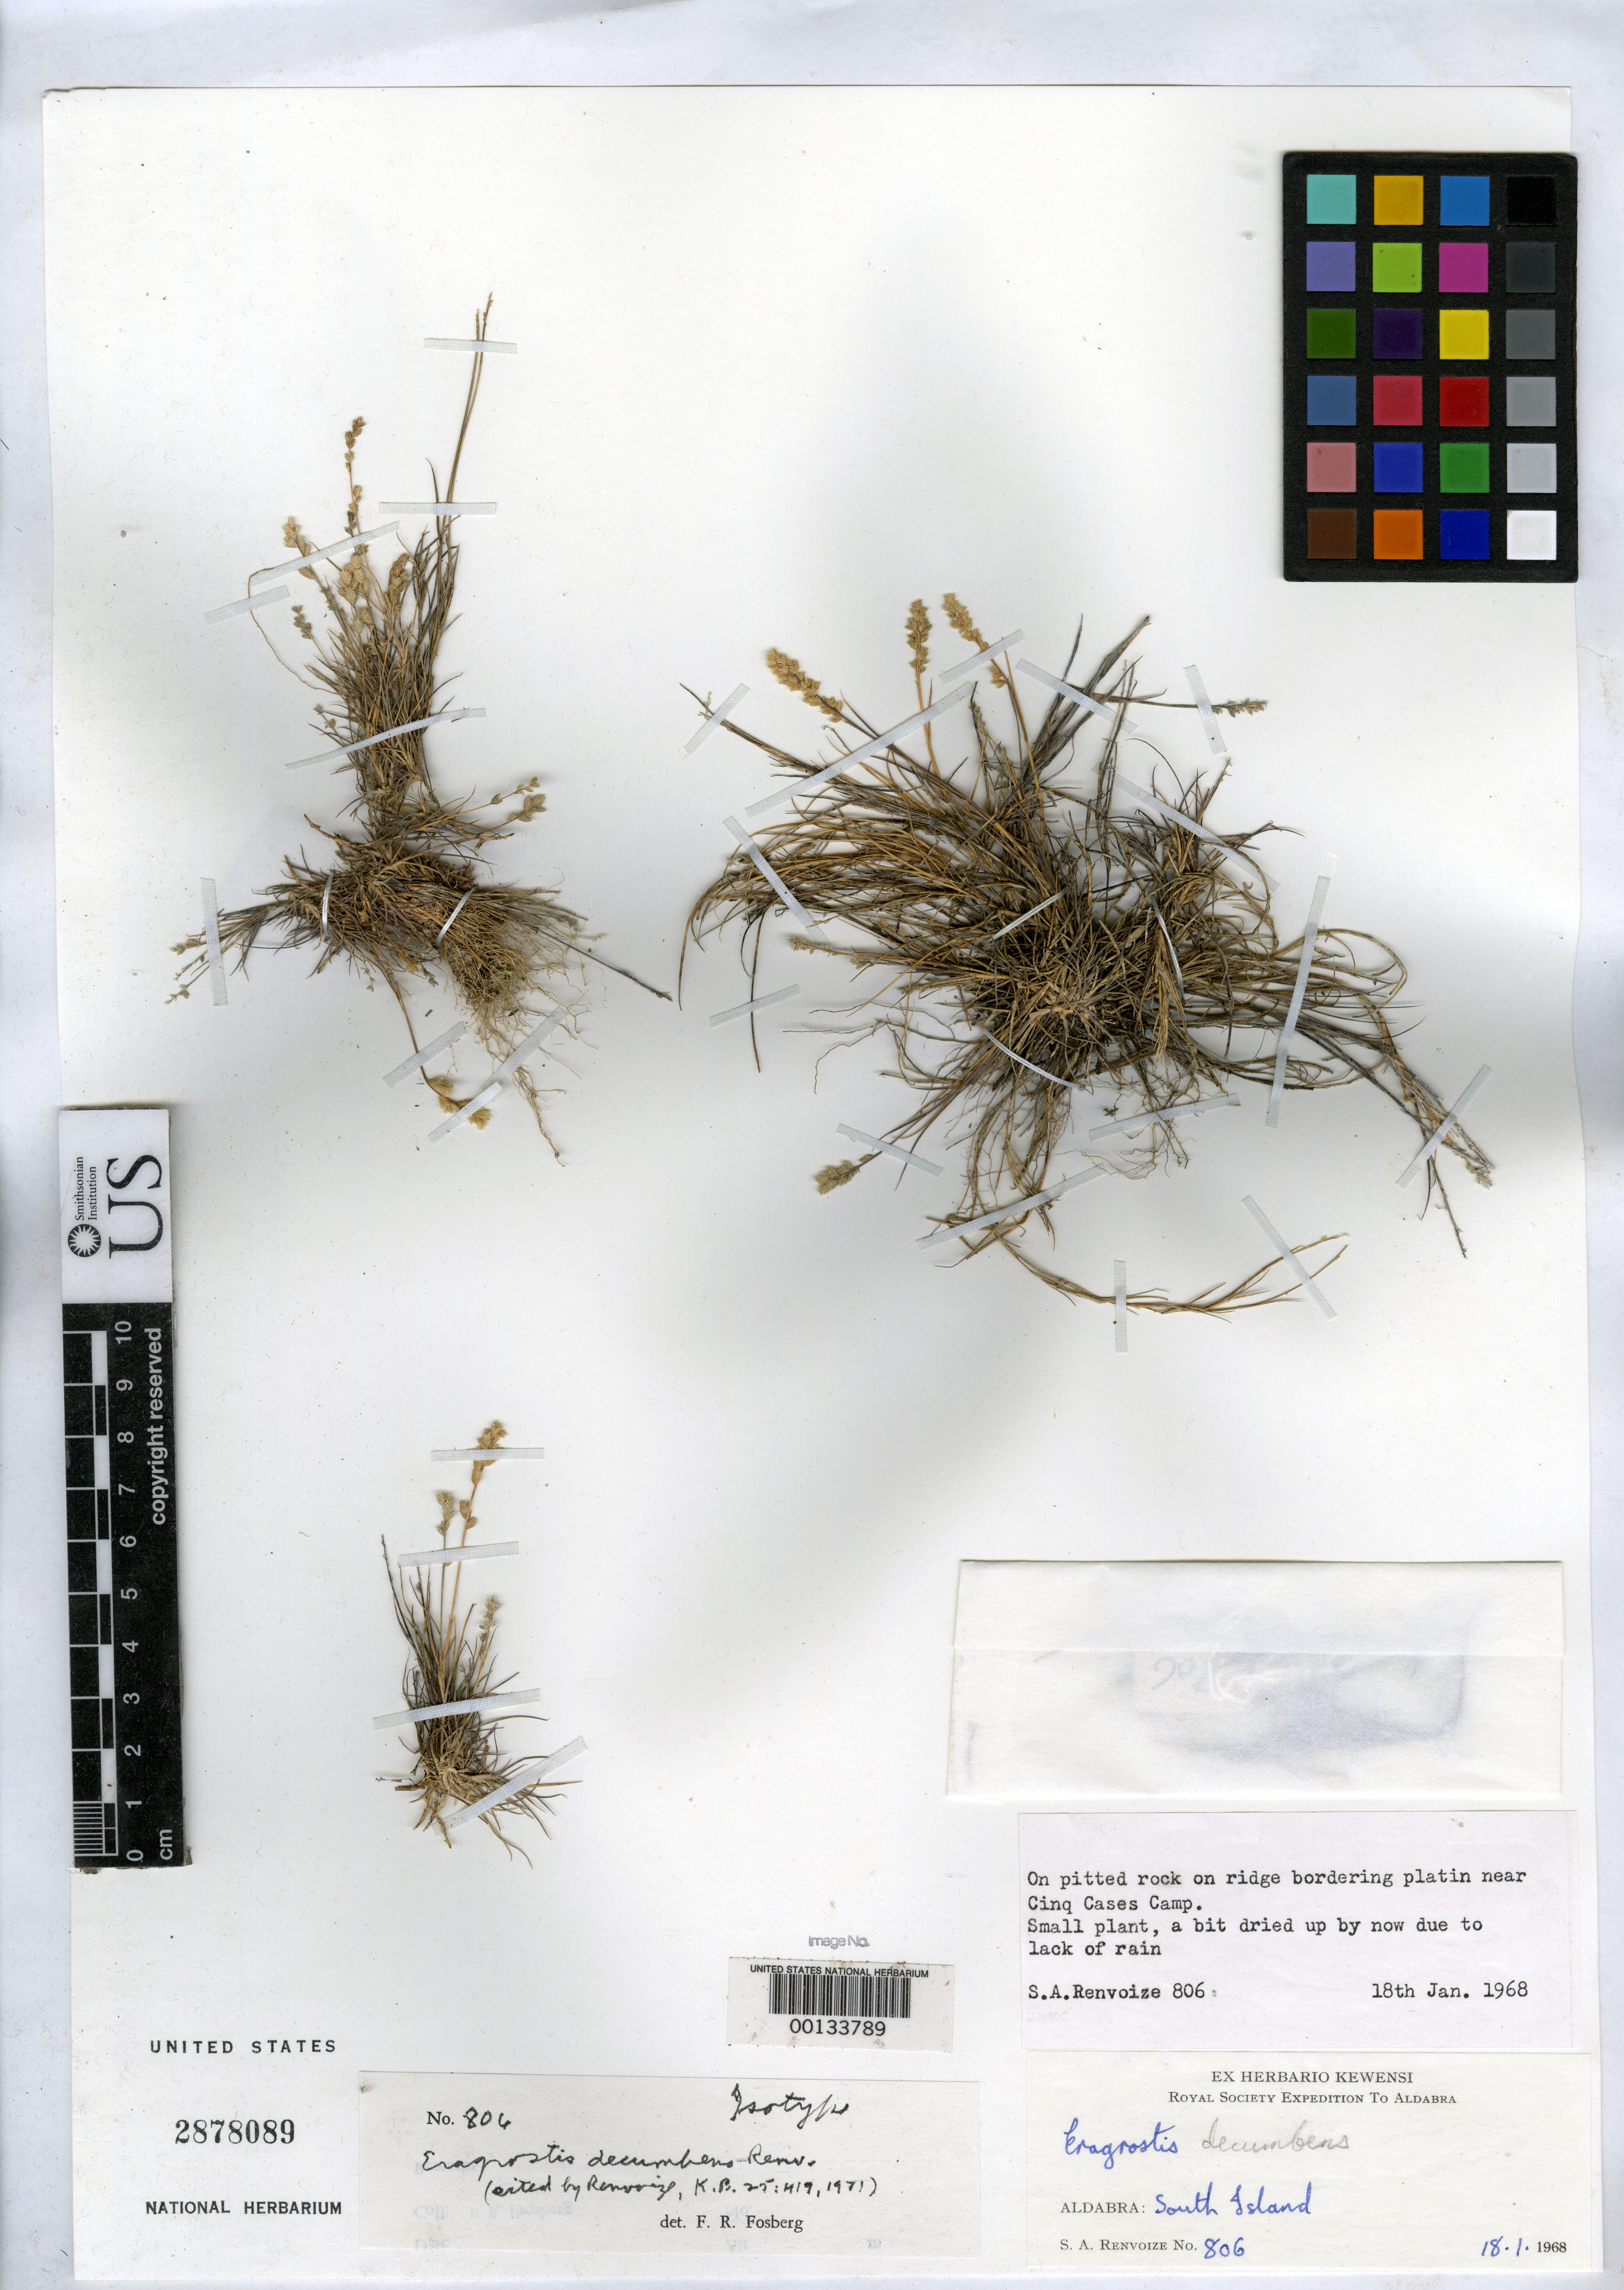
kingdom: Plantae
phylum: Tracheophyta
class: Liliopsida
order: Poales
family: Poaceae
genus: Eragrostis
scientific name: Eragrostis decumbens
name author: Renvoize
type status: Isotype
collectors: S. A. Renvoize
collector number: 806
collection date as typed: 18 Jan 1968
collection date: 1968-01-18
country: Seychelles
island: Aldabra Atoll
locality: South Islet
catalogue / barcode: US 2878089